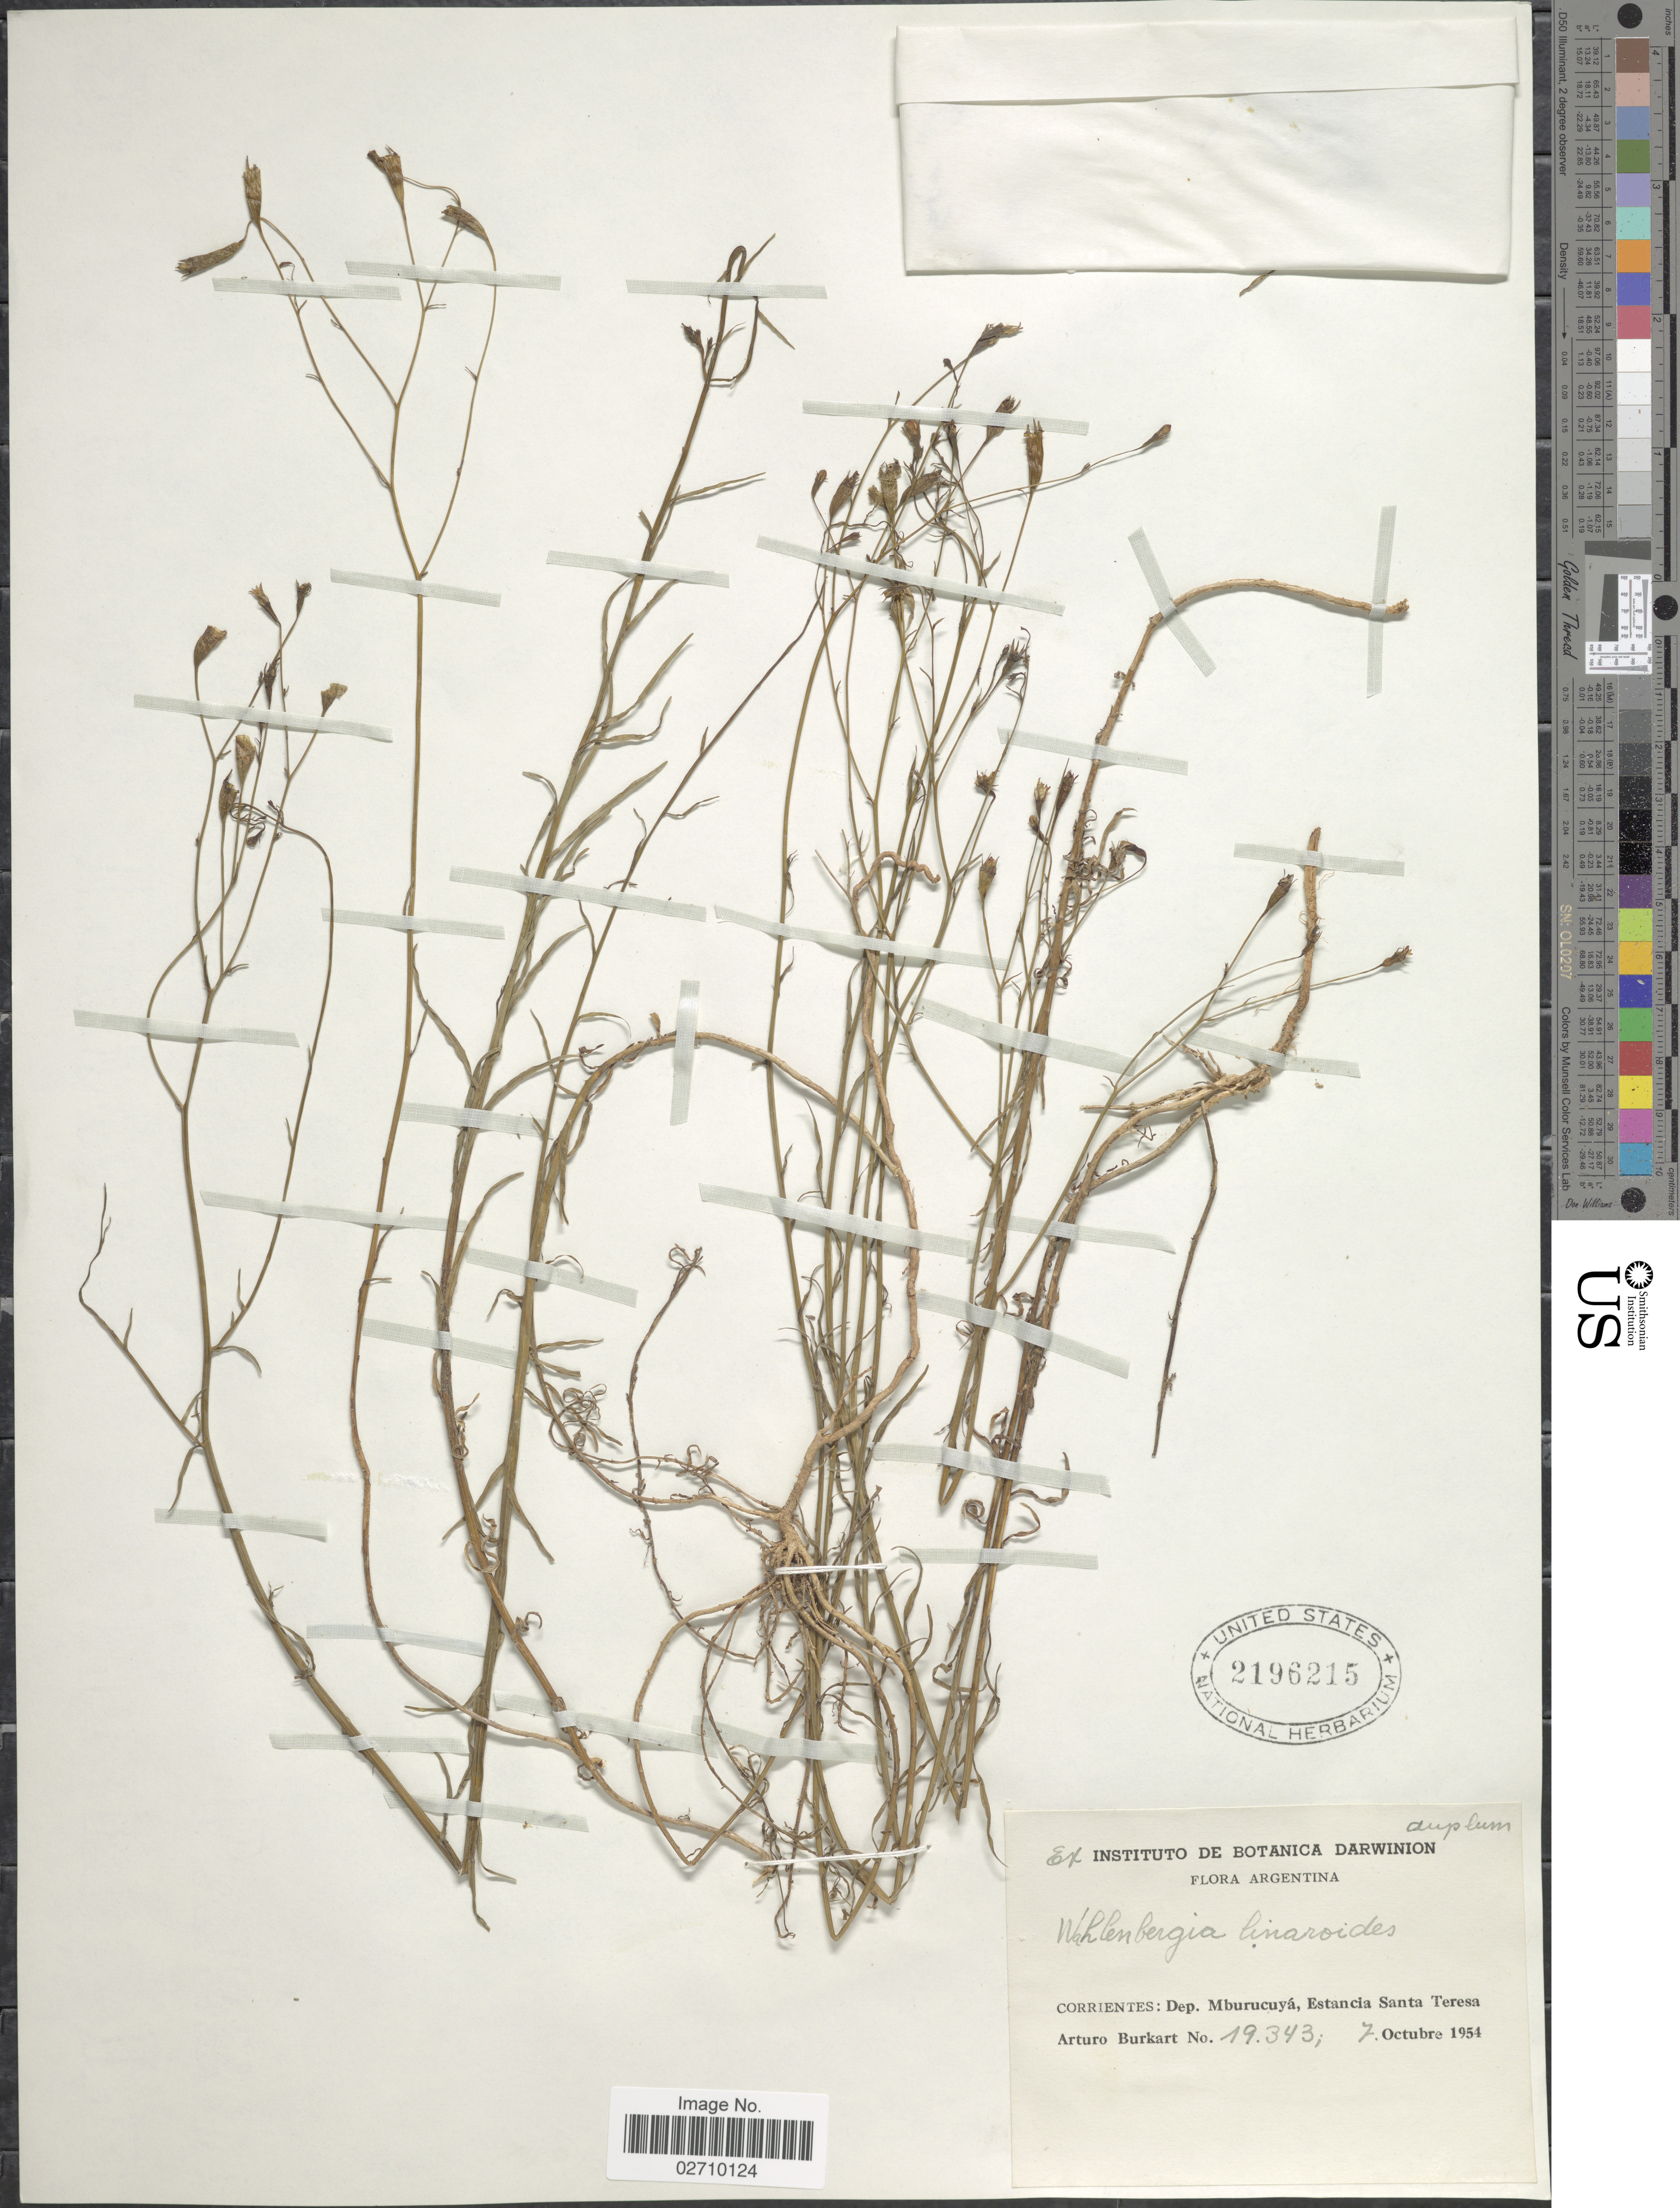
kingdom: Plantae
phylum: Tracheophyta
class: Magnoliopsida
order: Asterales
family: Campanulaceae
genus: Wahlenbergia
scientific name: Wahlenbergia linarioides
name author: (Lam.) A. DC.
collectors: A. E. Burkart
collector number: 19343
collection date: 1954-10-07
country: Argentina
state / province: Corrientes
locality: Dep. Mburucuyá, Estancia Santa Teresa.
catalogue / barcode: US 2196215